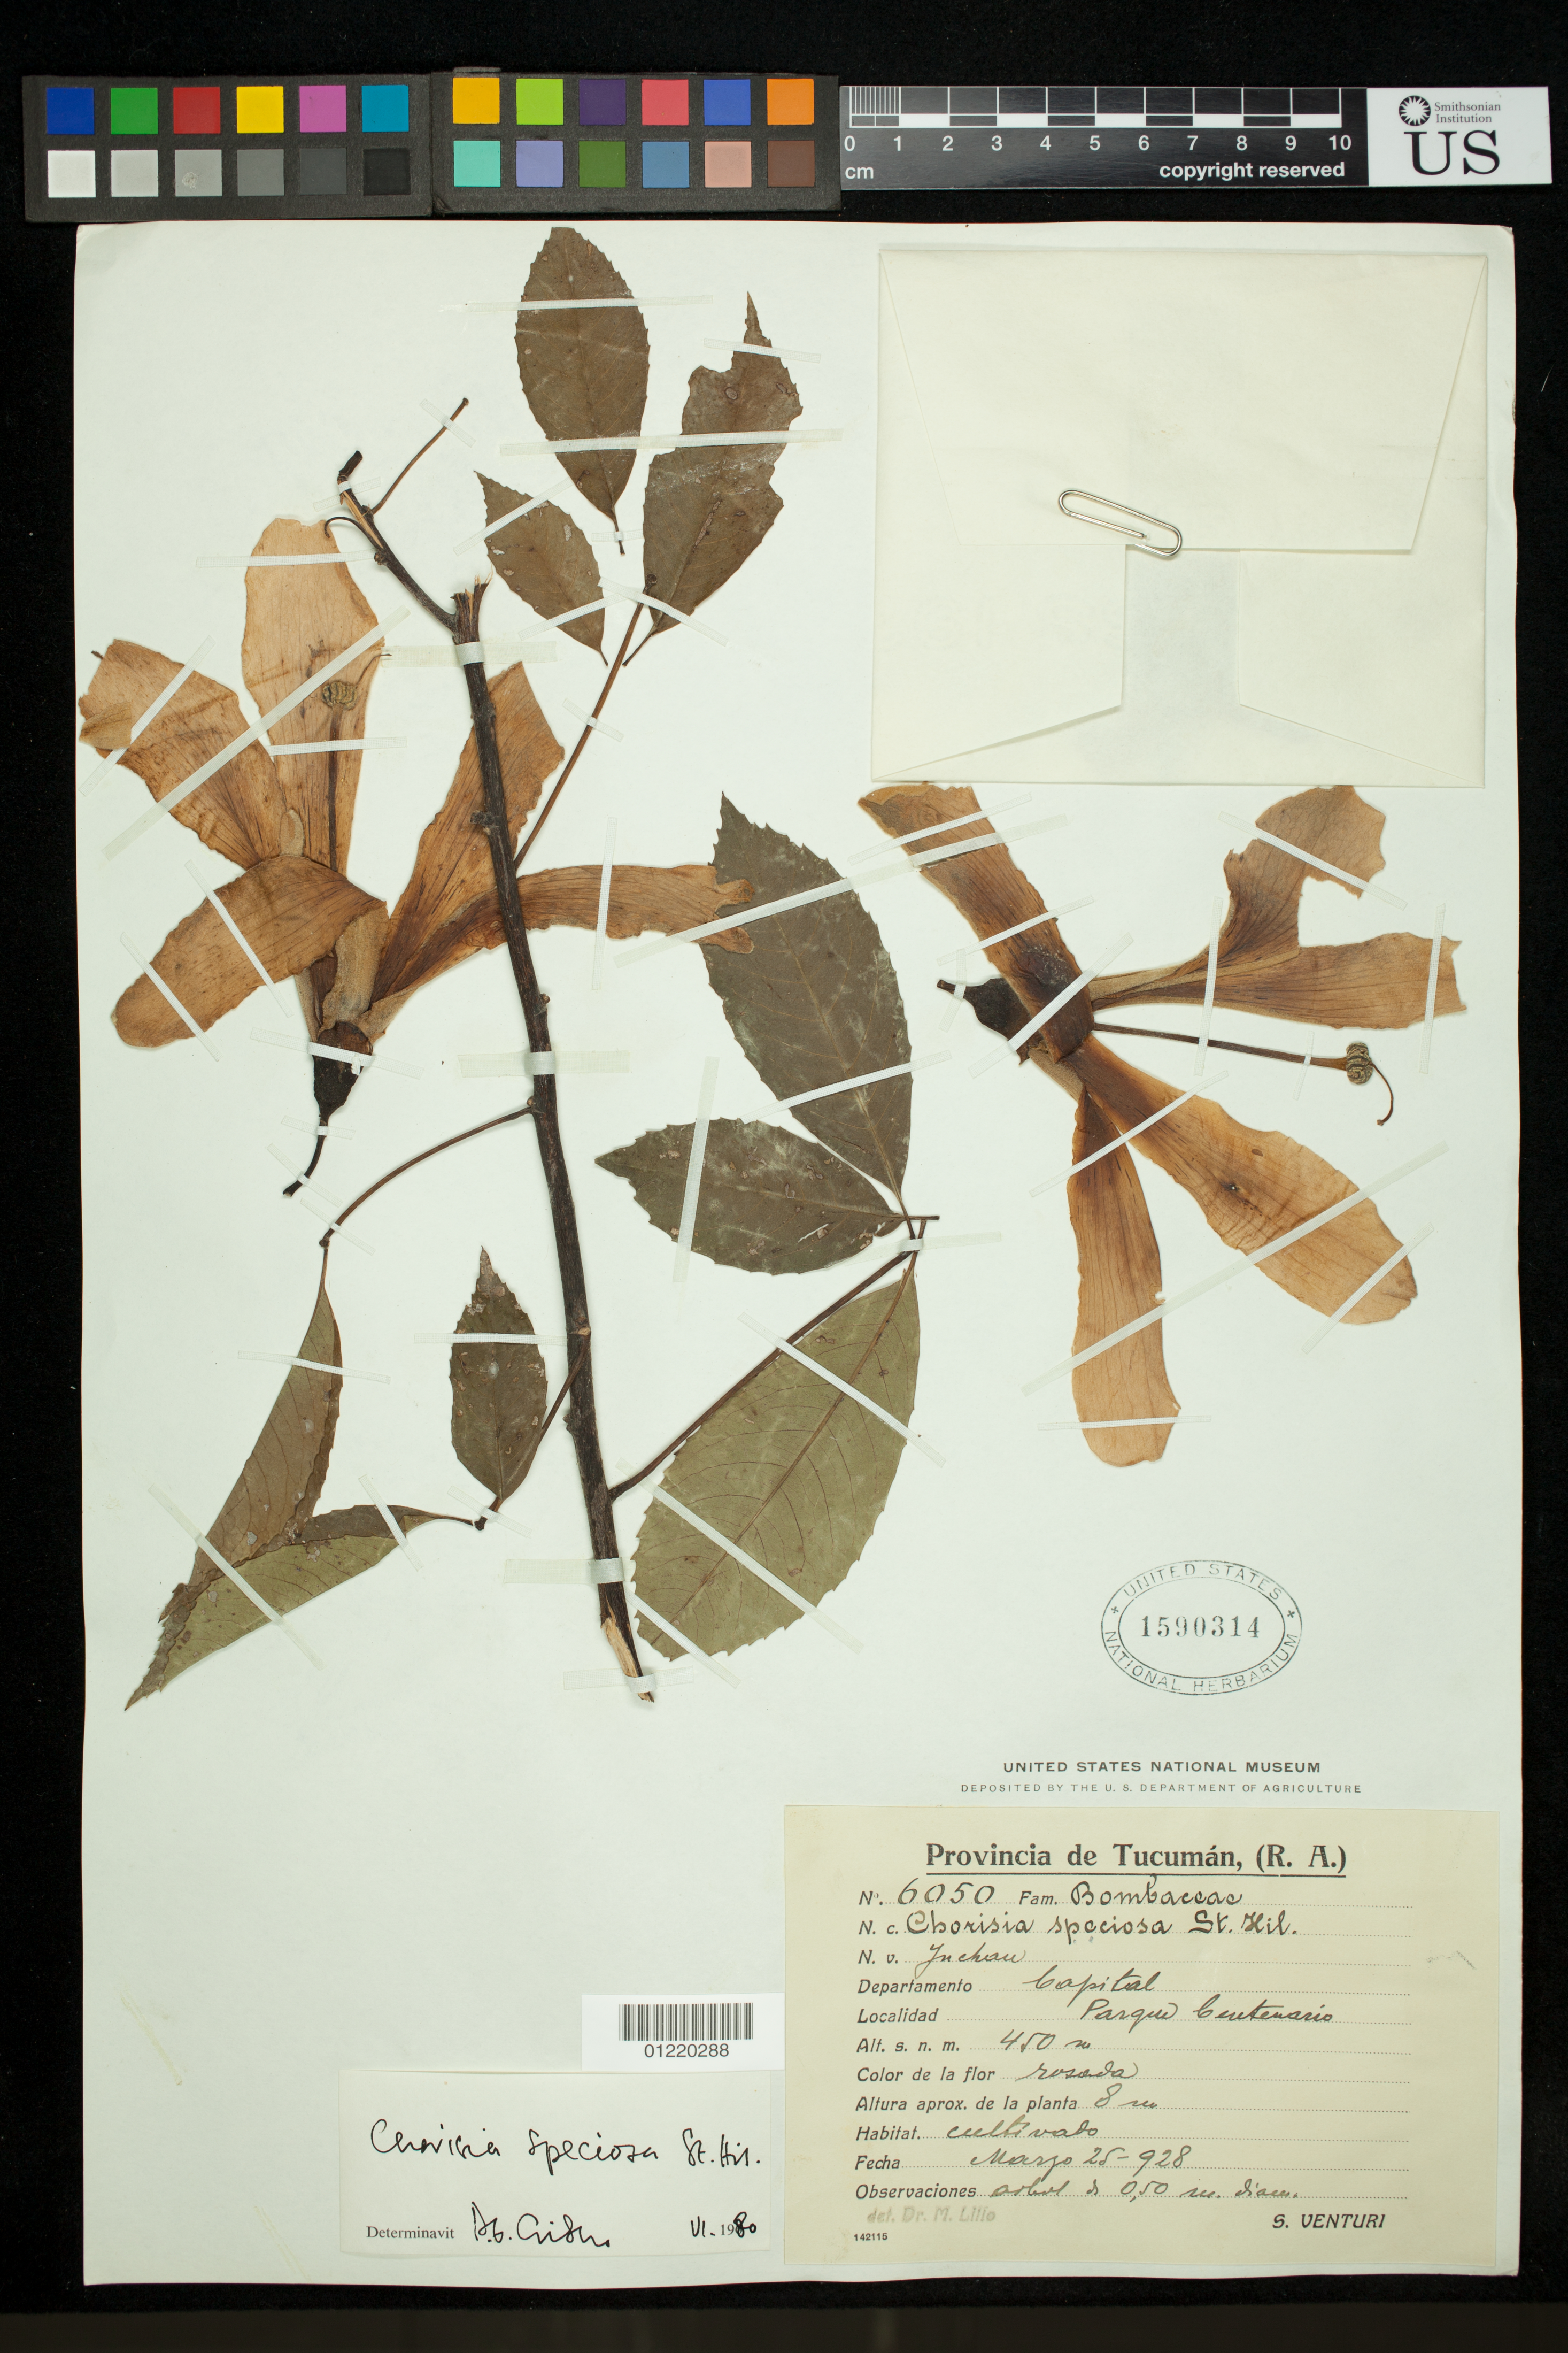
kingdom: Plantae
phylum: Tracheophyta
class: Magnoliopsida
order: Malvales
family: Malvaceae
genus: Ceiba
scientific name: Ceiba speciosa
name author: (A. St.-Hil.) Ravenna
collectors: S. Venturi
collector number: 6050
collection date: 1928-05-25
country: Argentina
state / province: Tucuman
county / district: Capital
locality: Parque Centenario. Cultivado.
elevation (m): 450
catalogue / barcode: US 1590314